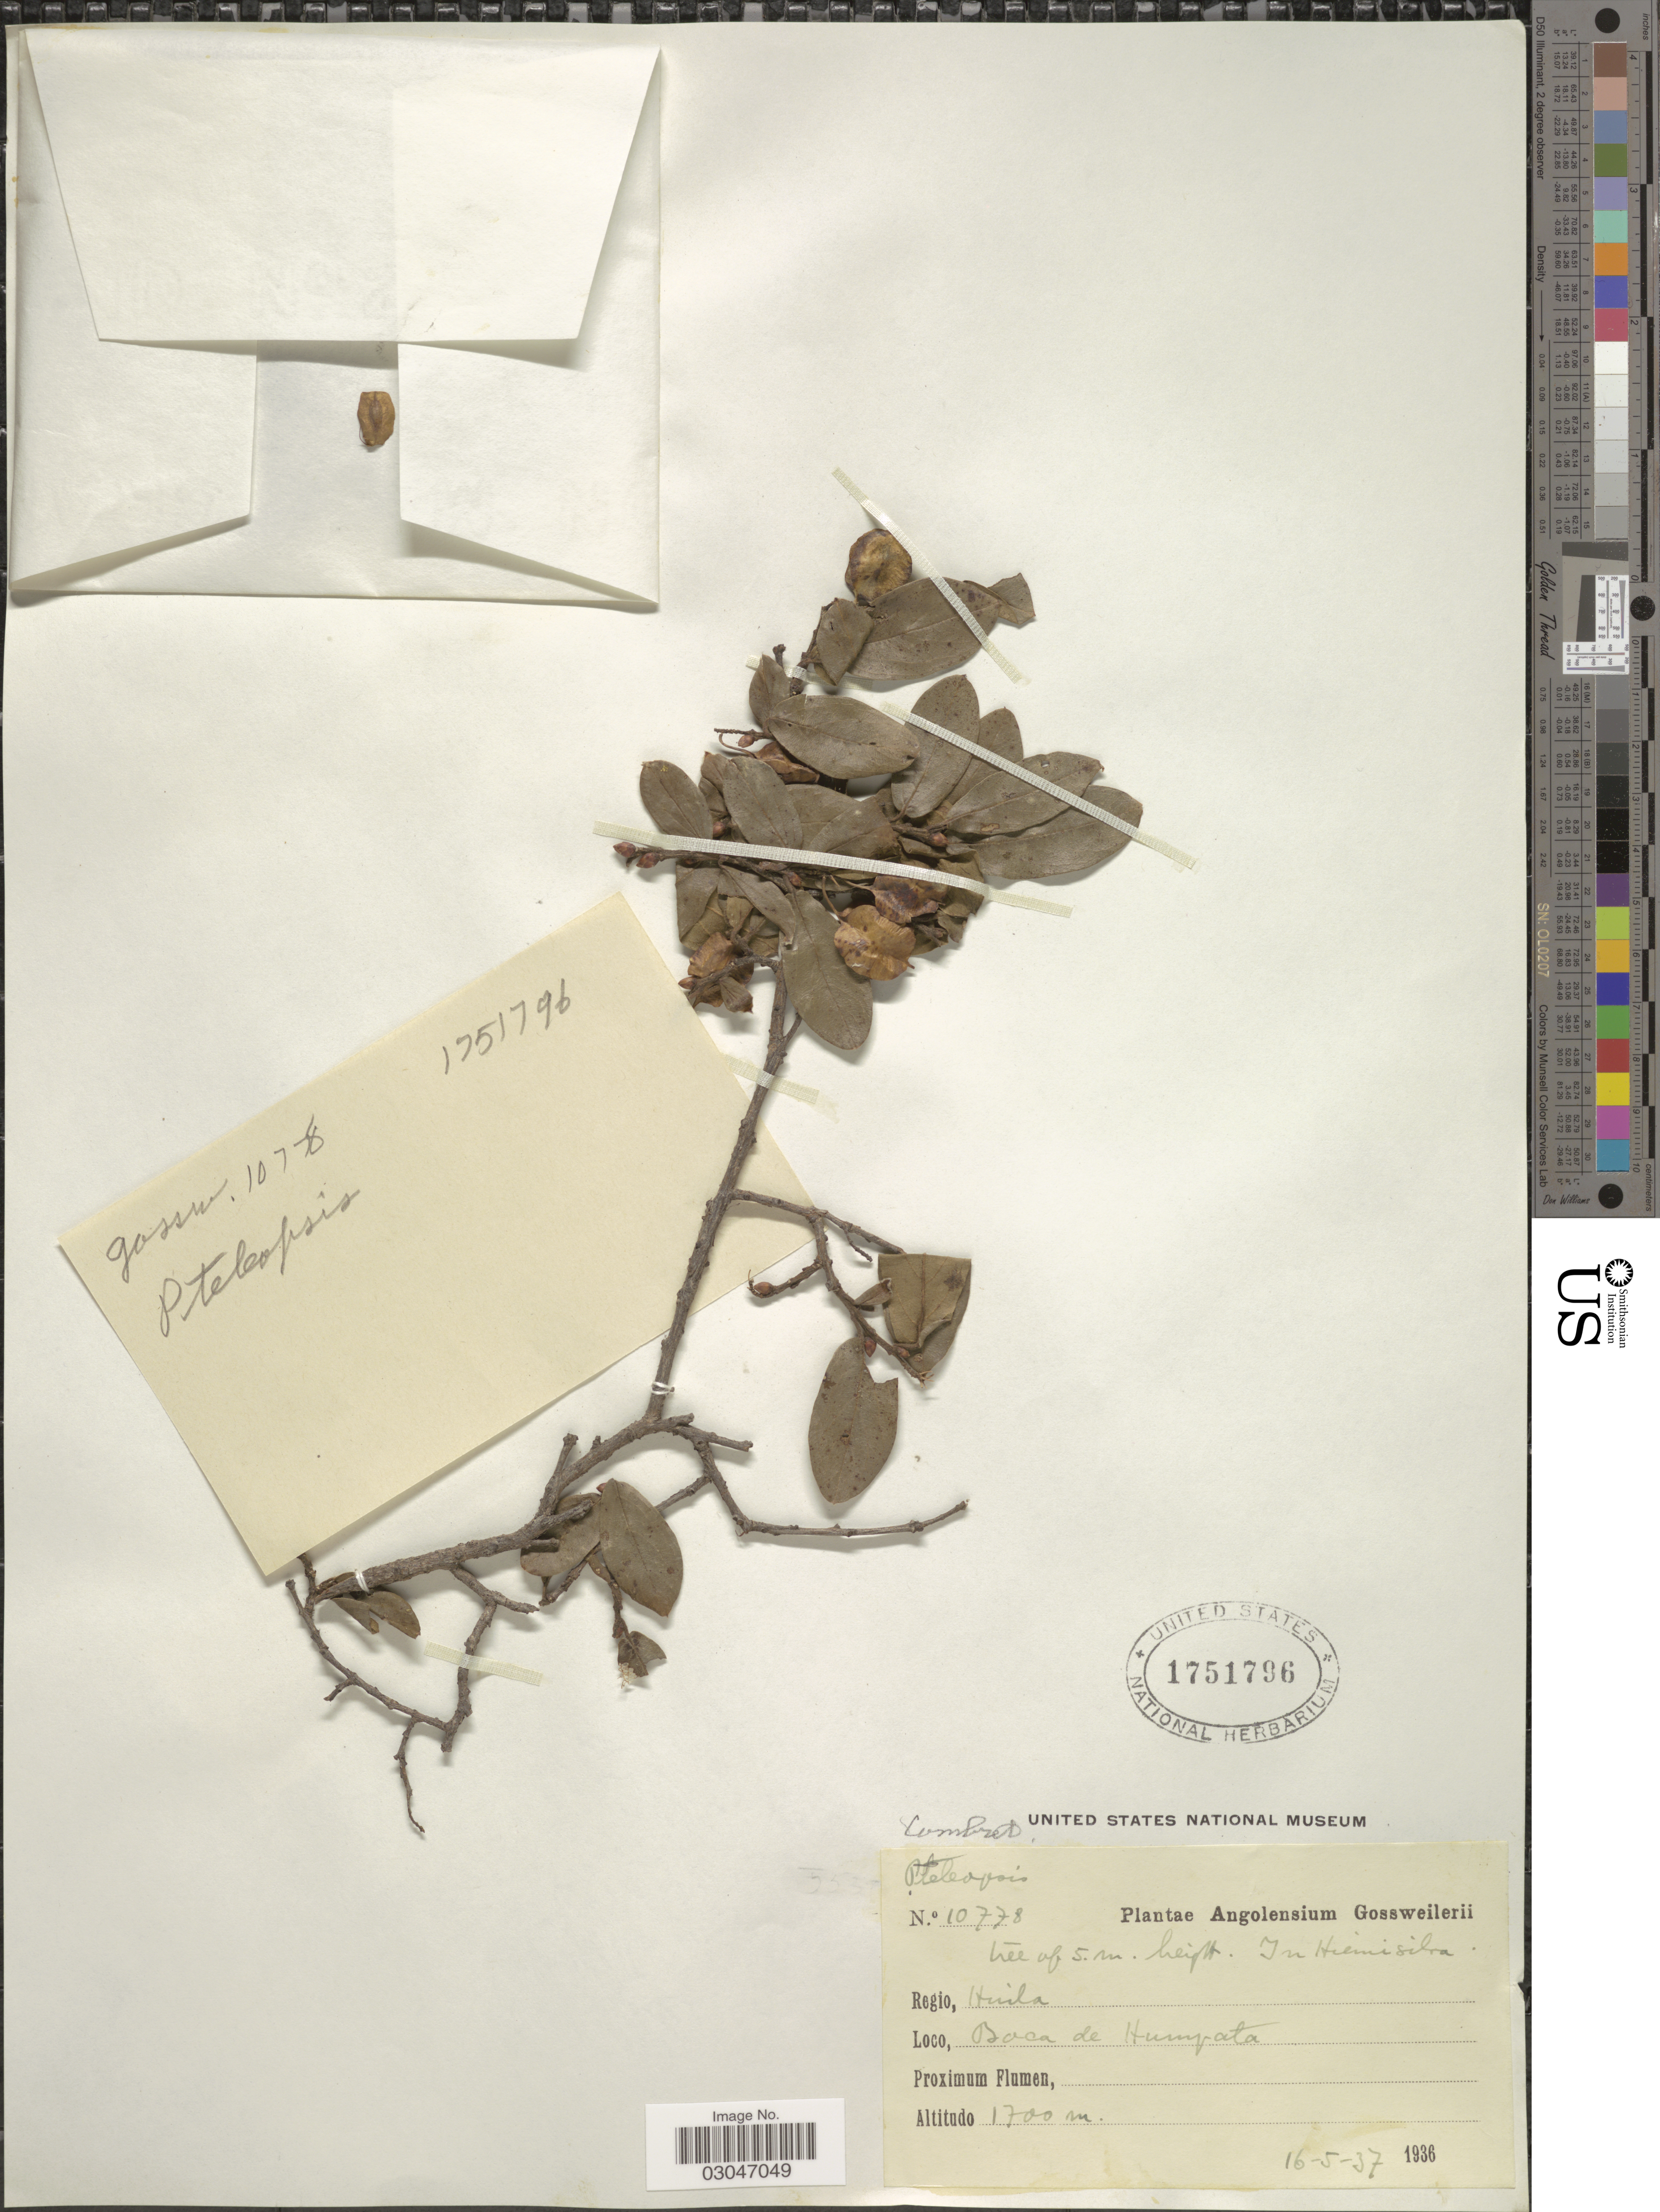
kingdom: Plantae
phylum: Tracheophyta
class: Magnoliopsida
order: Myrtales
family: Combretaceae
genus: Terminalia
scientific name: Terminalia sp.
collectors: -. Gossweiler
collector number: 10778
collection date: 1937-05-16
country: Angola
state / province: Huila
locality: Baca de Humpata.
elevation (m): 1700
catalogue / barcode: US 1751796